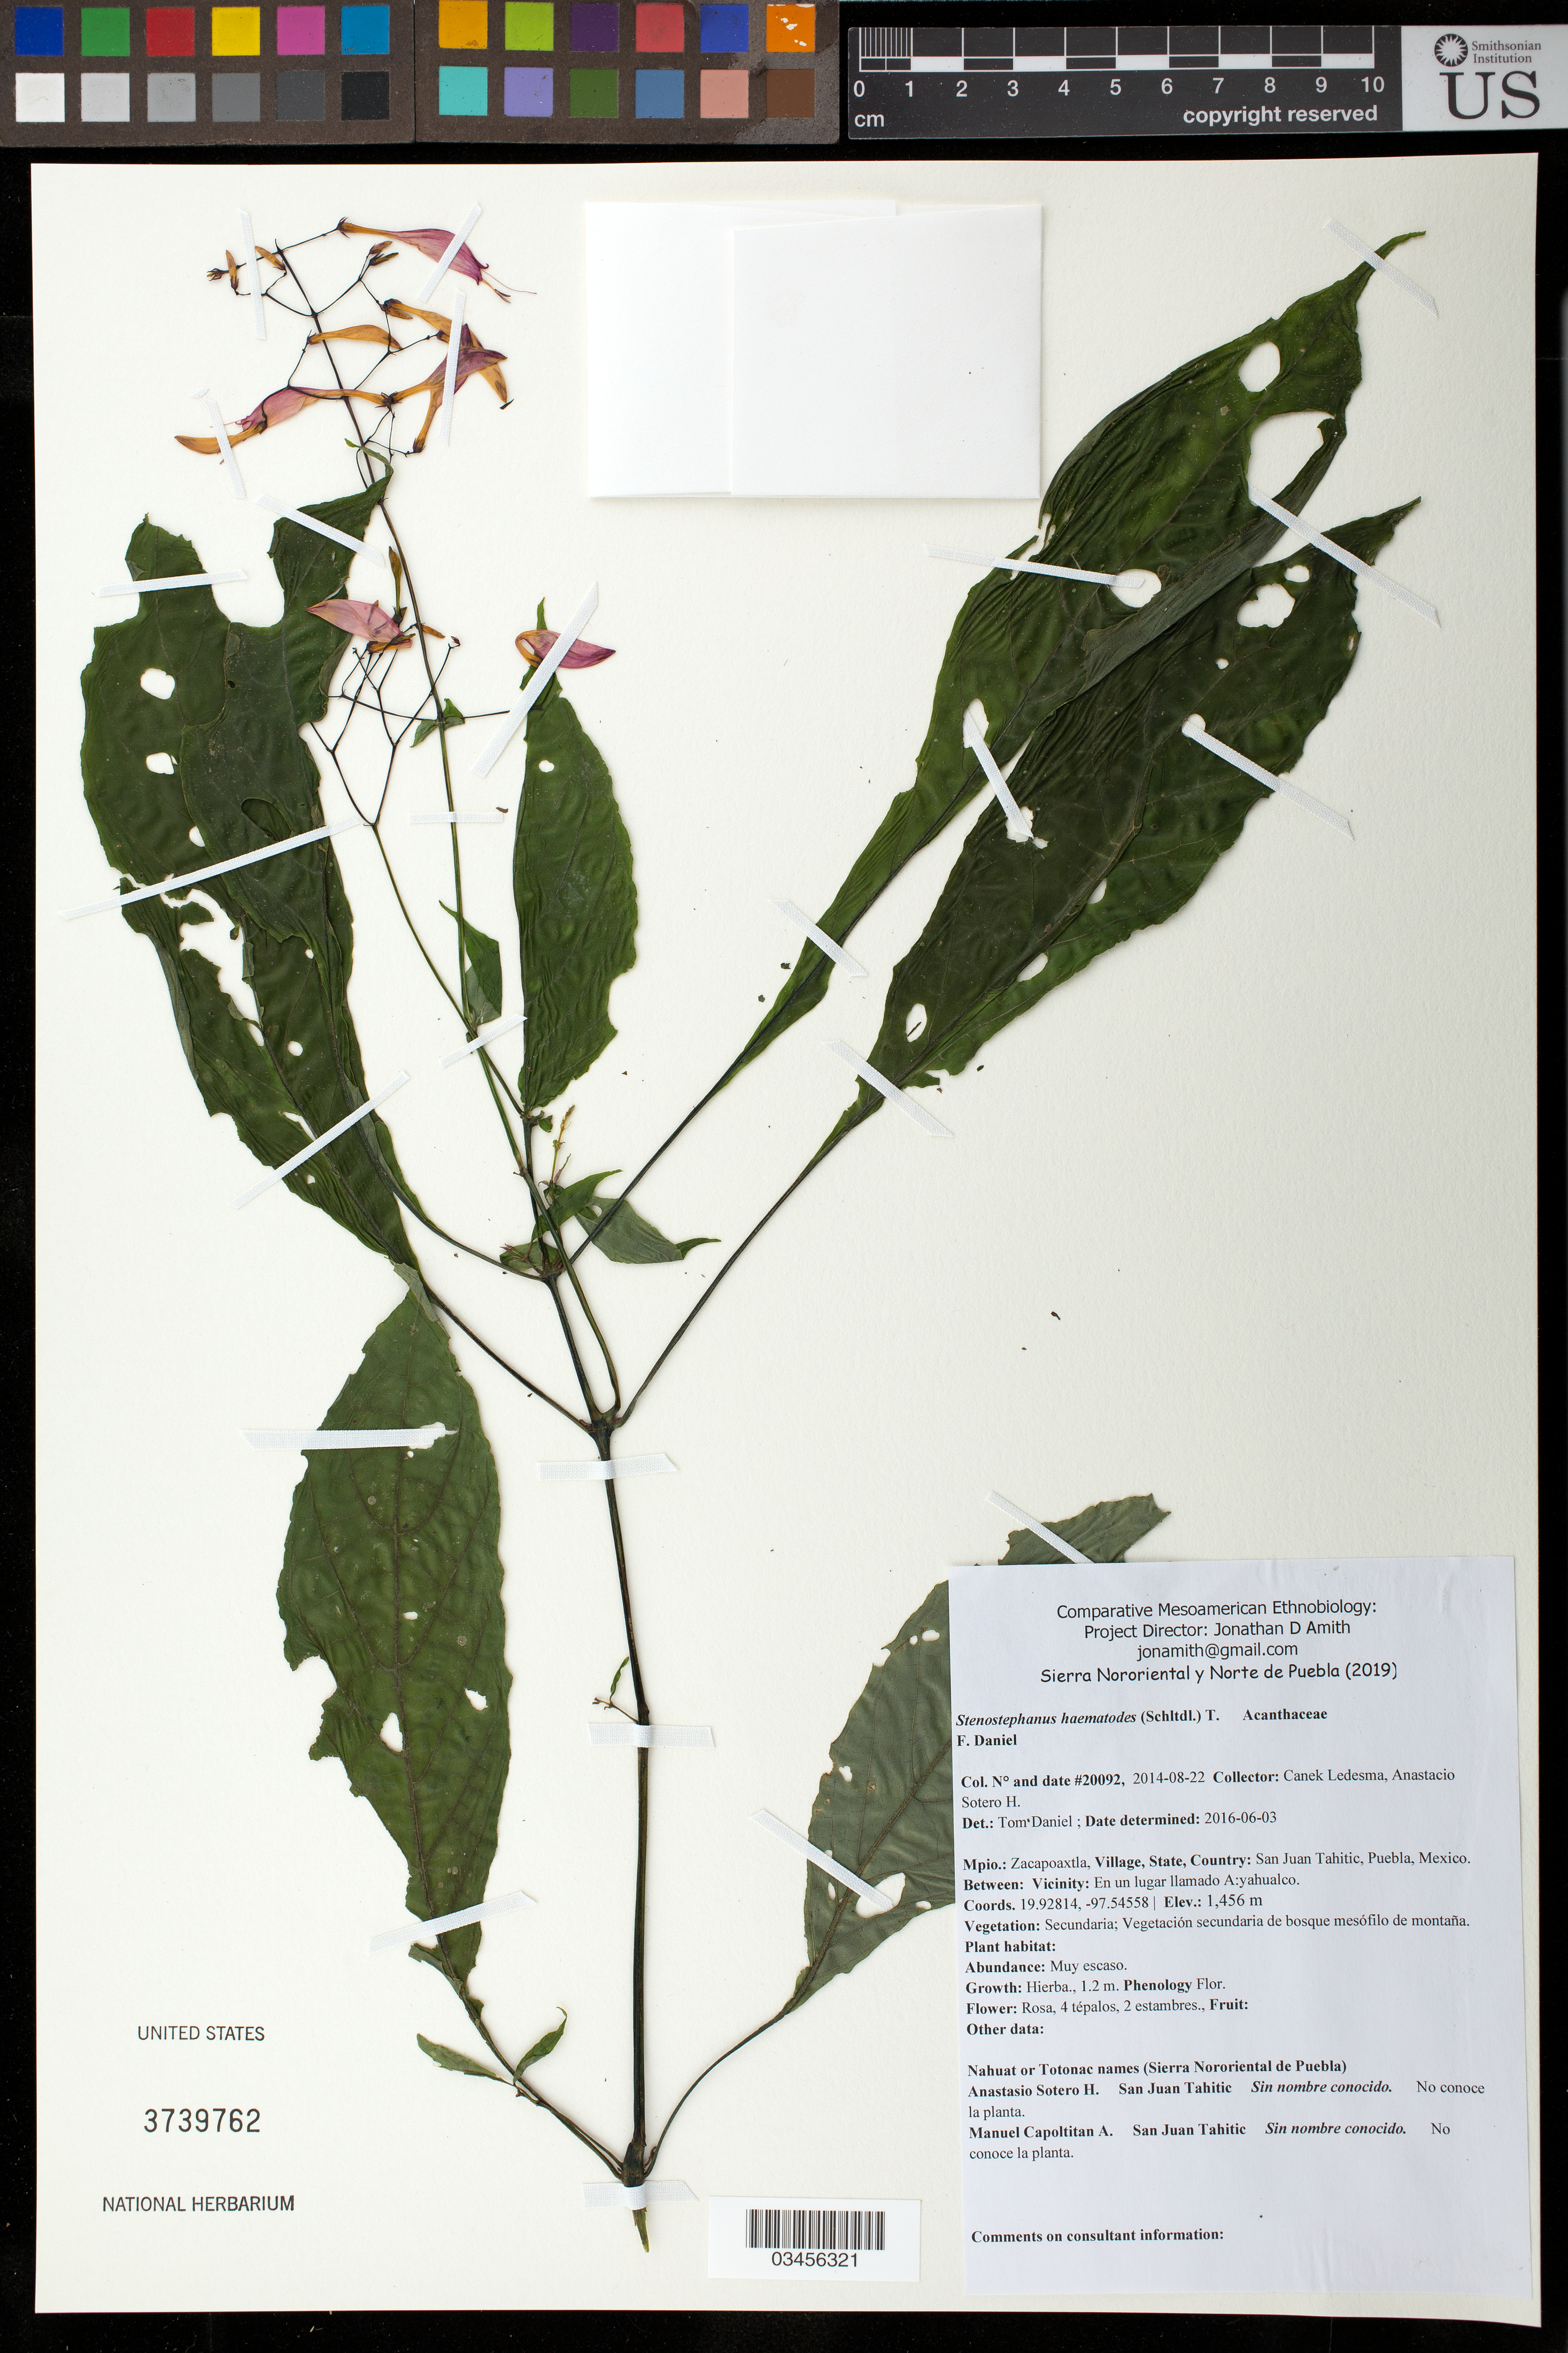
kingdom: Plantae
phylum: Tracheophyta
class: Magnoliopsida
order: Lamiales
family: Acanthaceae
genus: Stenostephanus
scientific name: Stenostephanus haematodes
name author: (Schltdl.) T.F. Daniel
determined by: Daniel, T.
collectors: Canek Ledesma C.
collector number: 20092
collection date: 2014-08-22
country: México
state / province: Puebla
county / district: Zacapoaxtla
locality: PUEBLO: San Juan Tahitic; LOCALIDAD EXACTA: Place named A:yahualco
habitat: Vegetación secundaria de bosque mesófilo de montaña.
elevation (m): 1456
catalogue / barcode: US 3739762